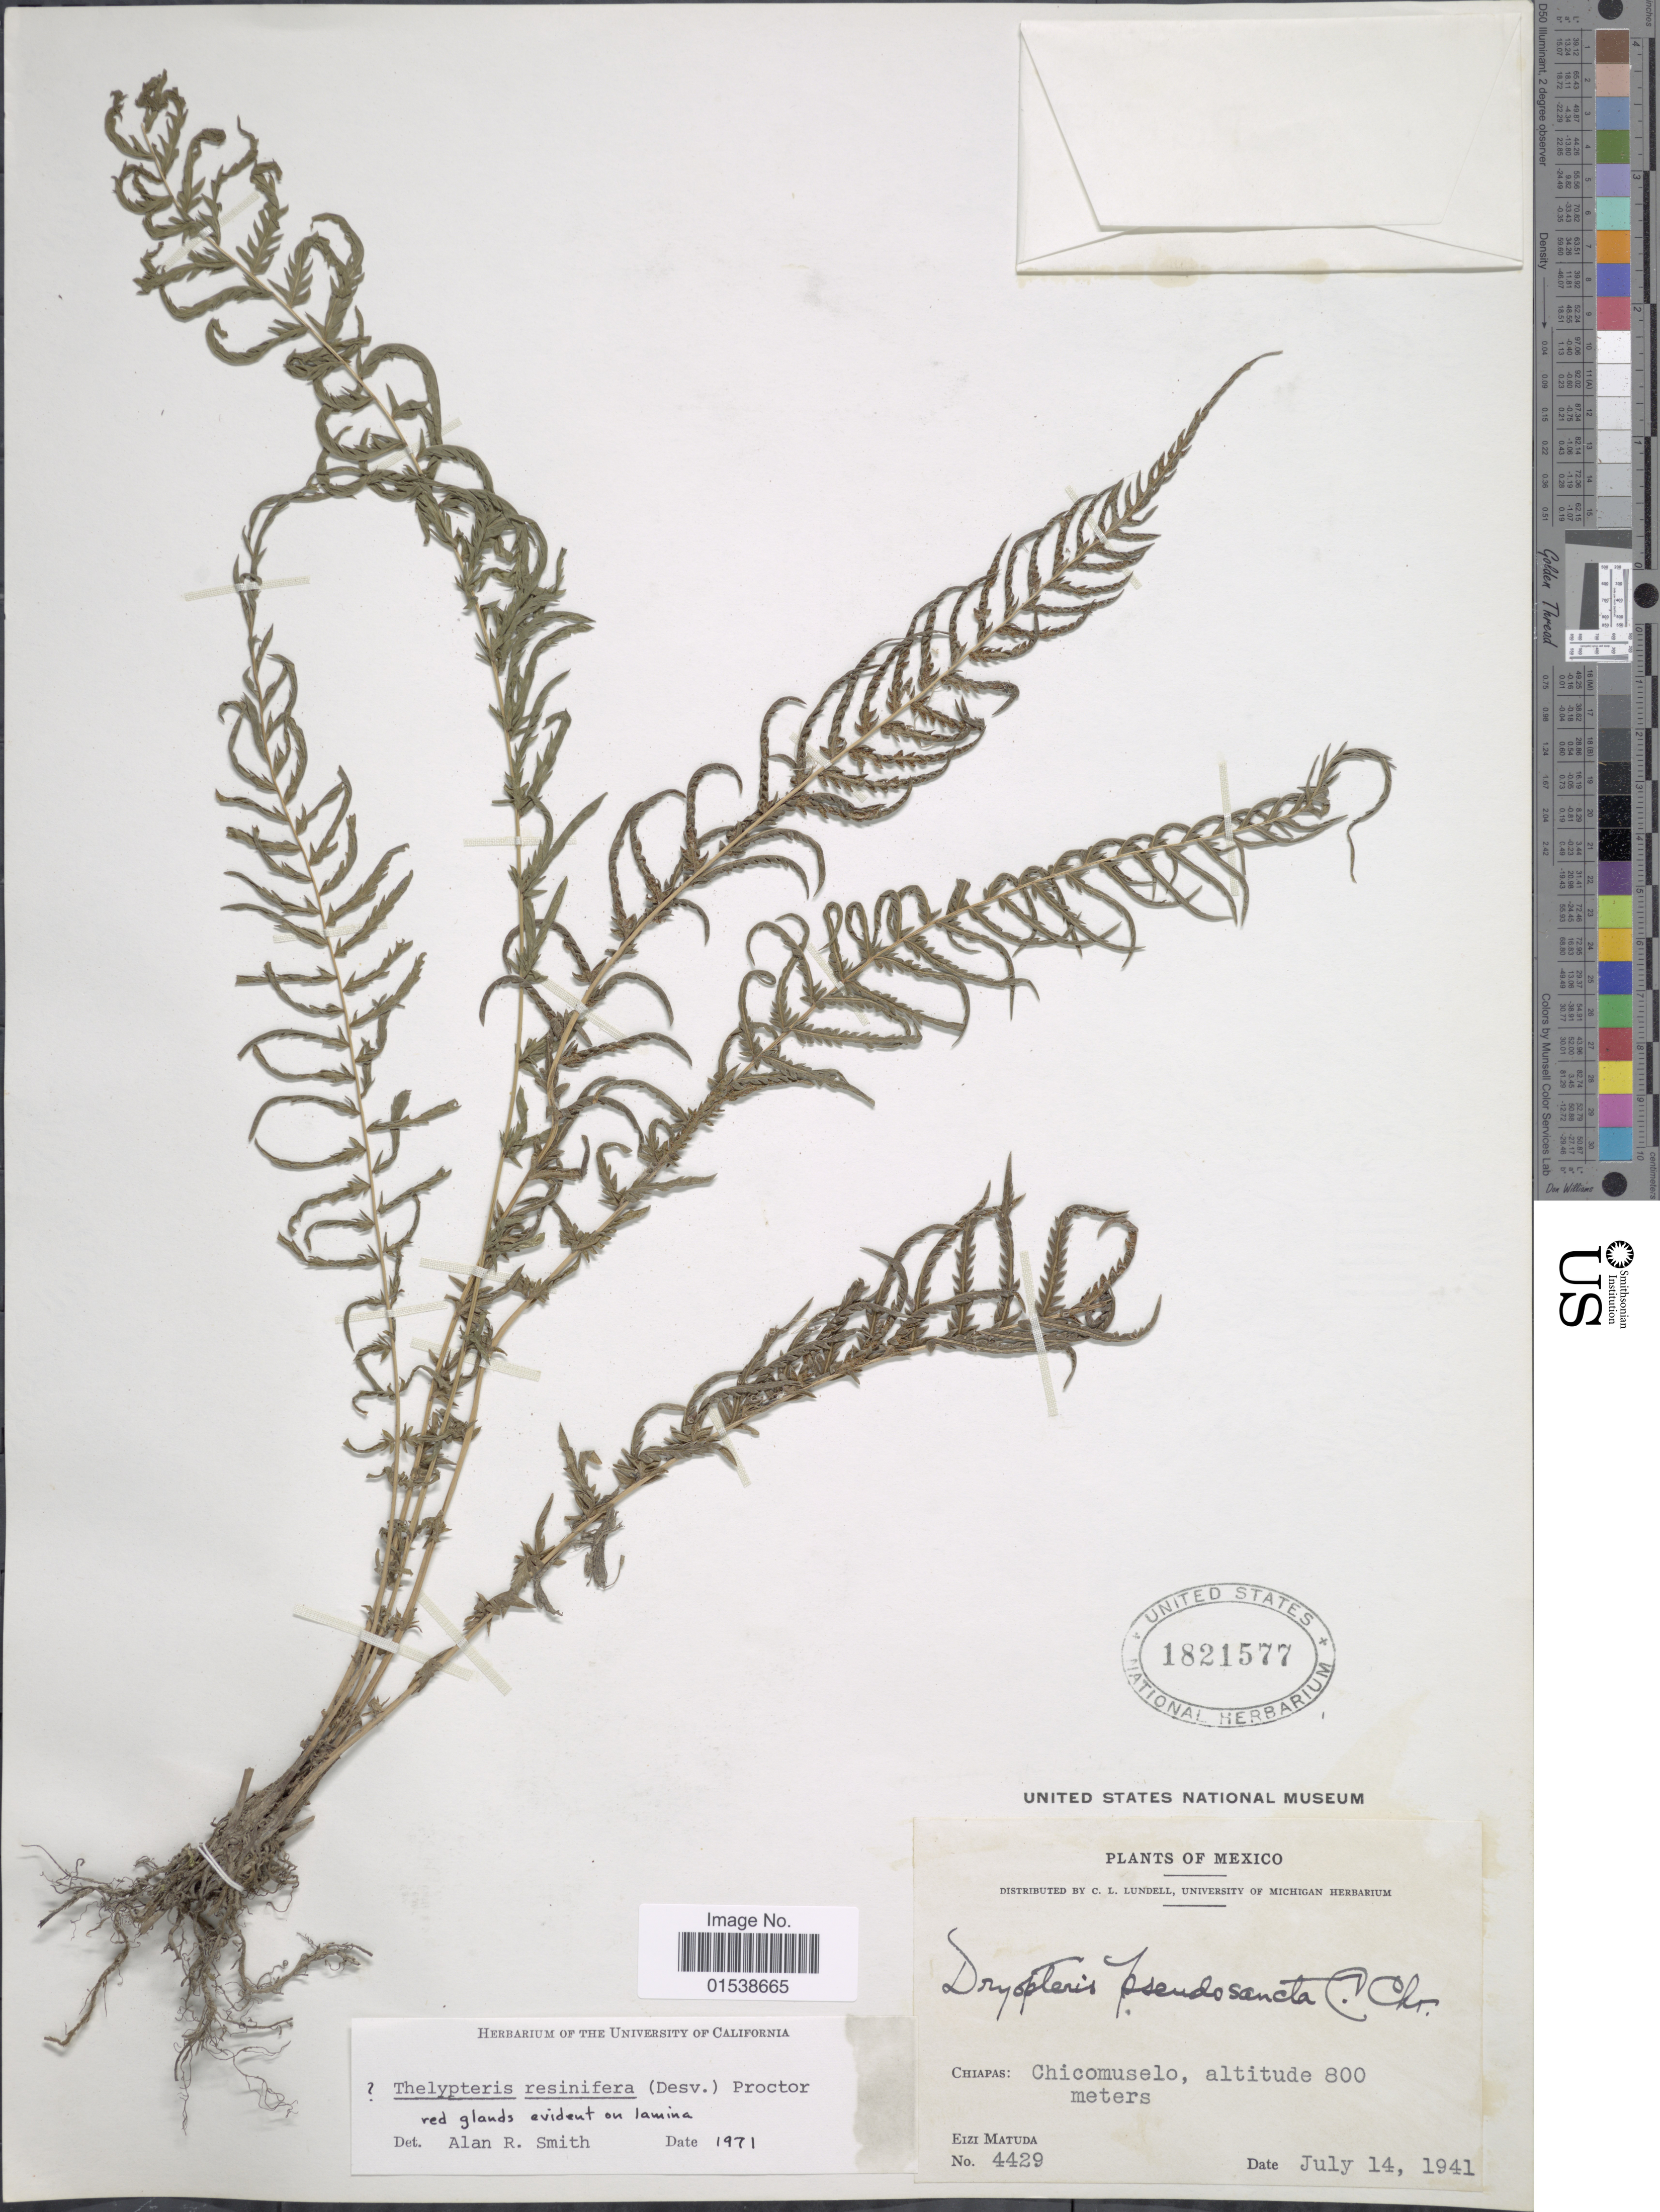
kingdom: Plantae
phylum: Tracheophyta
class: Polypodiopsida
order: Polypodiales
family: Thelypteridaceae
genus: Amauropelta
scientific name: Amauropelta resinifera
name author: (Desv.) Pic. Serm.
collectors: E. Matuda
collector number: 4429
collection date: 1941-07-14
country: Mexico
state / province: Chiapas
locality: Chiapas: Chicomuselo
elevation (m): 800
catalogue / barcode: US 1821577